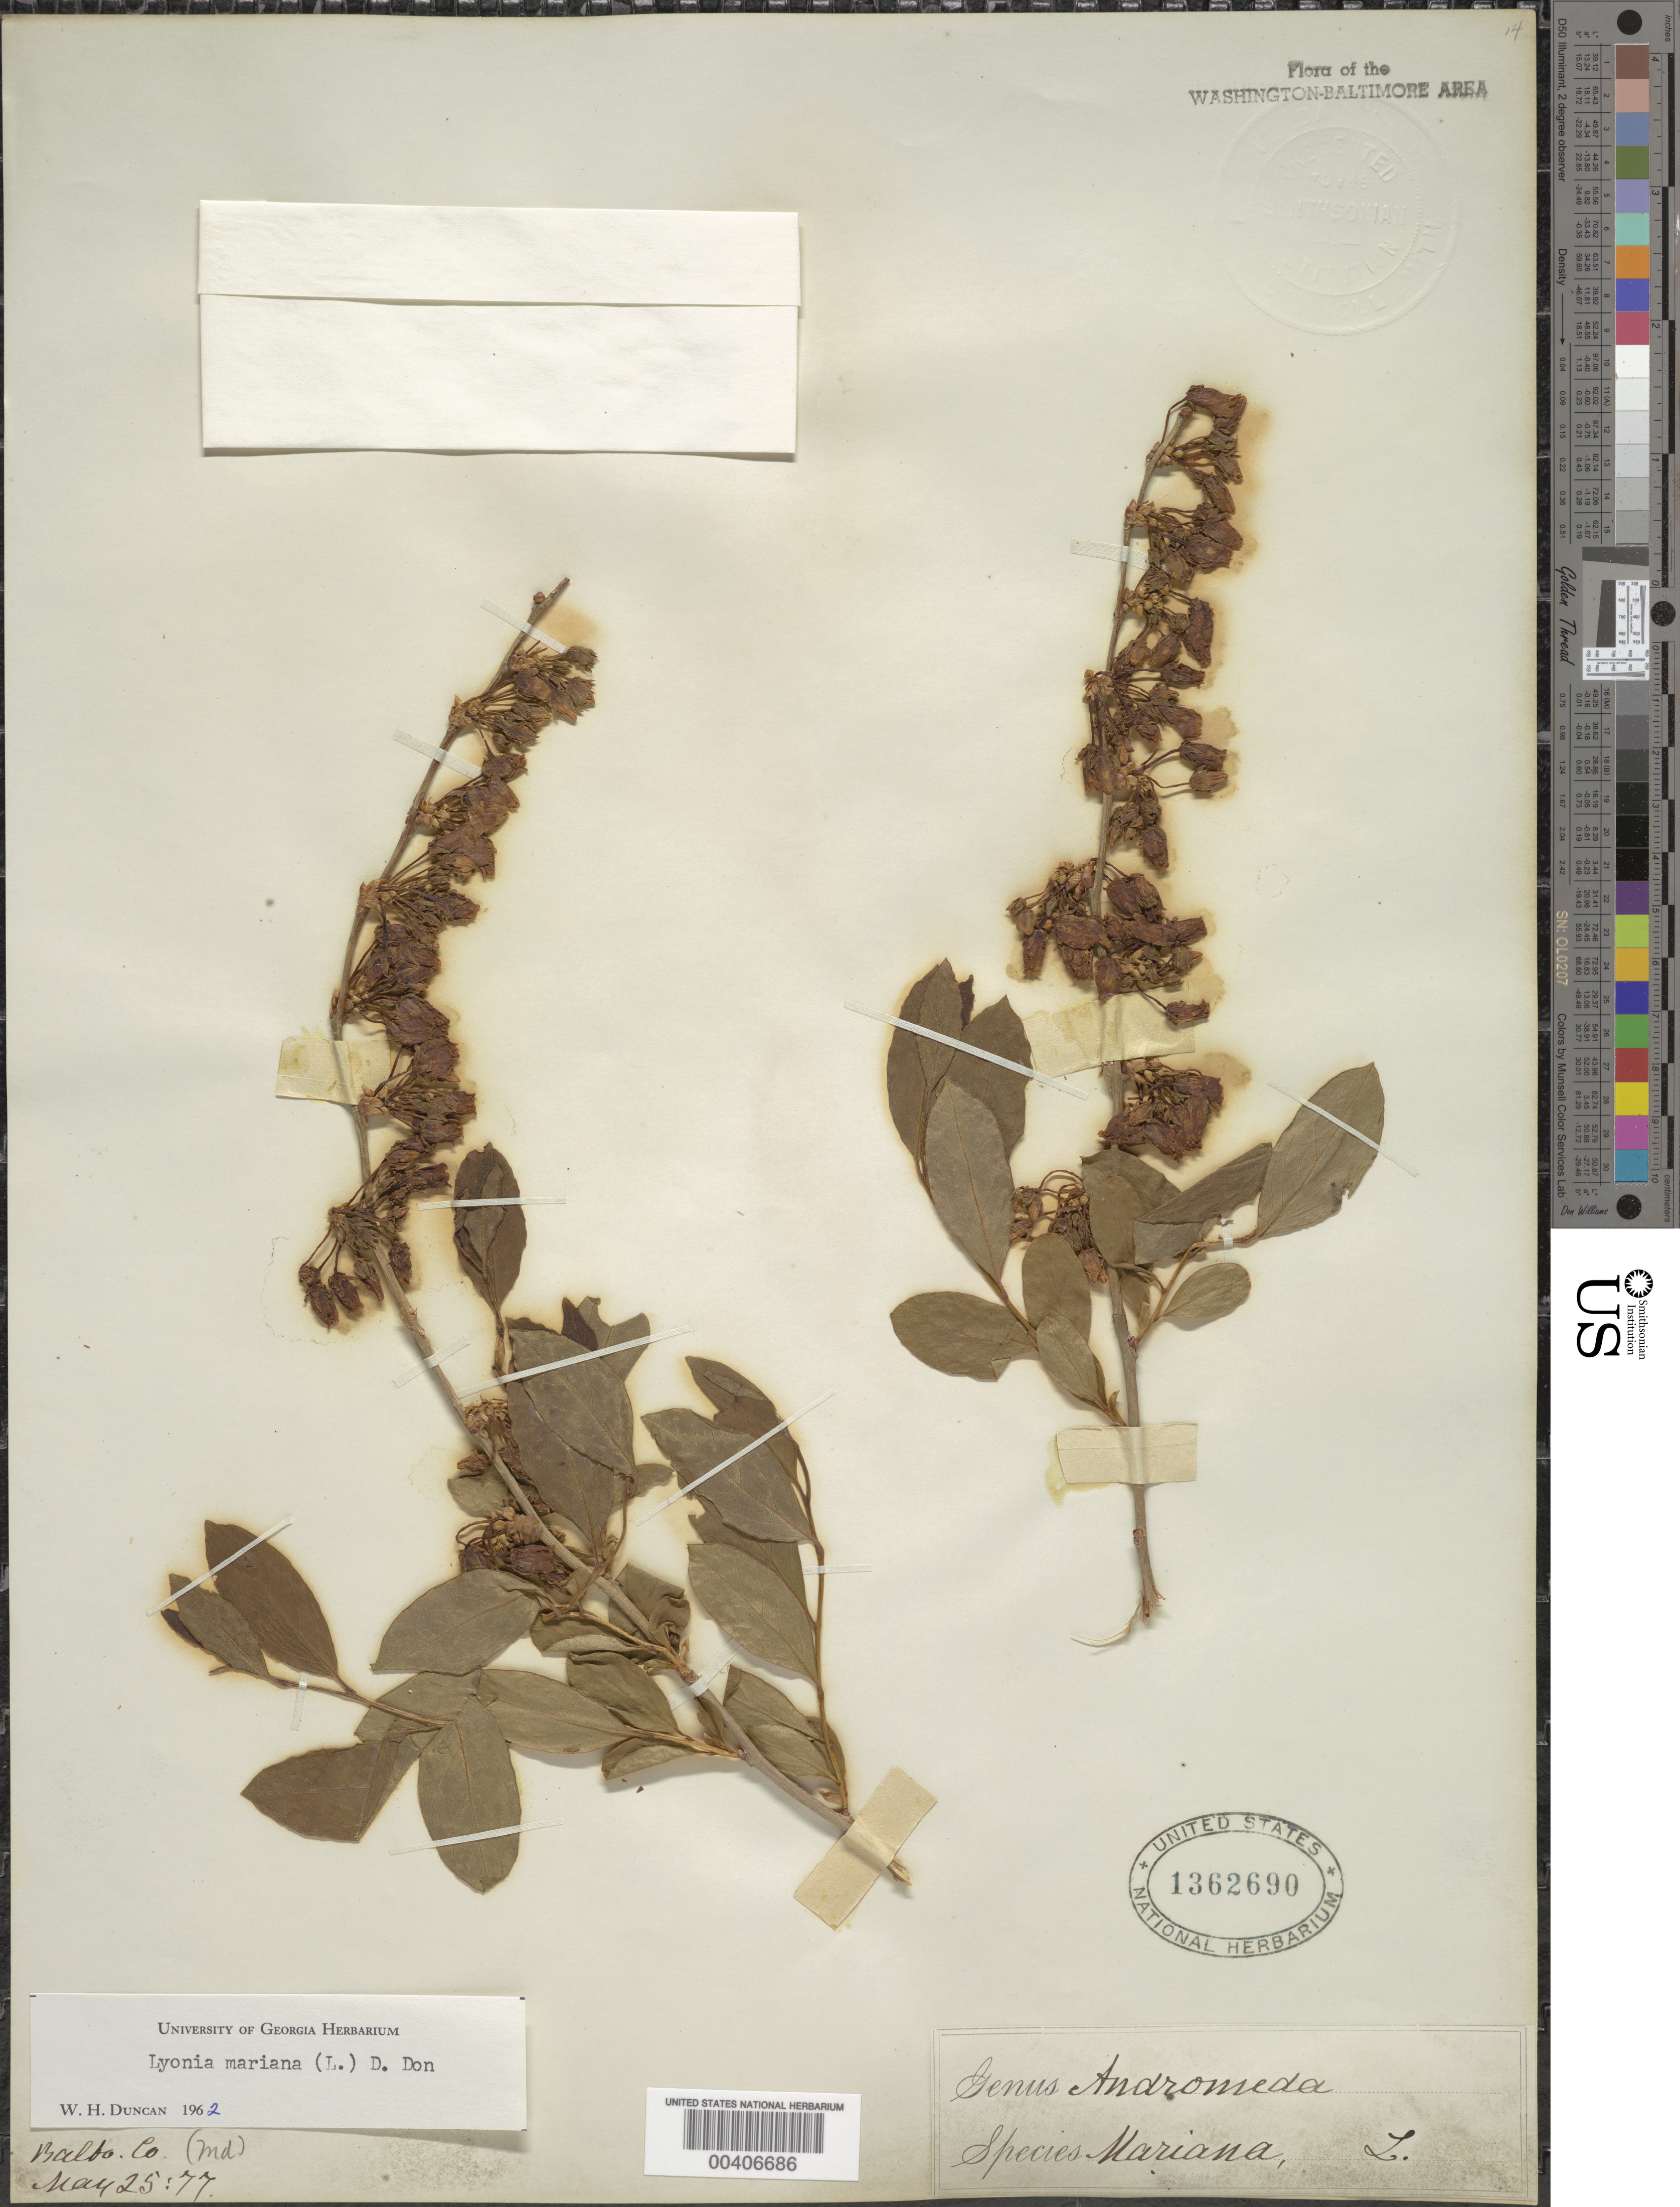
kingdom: Plantae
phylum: Tracheophyta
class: Magnoliopsida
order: Ericales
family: Ericaceae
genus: Lyonia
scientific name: Lyonia mariana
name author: (L.) D. Don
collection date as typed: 25 May 1877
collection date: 1877-05-25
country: United States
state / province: Maryland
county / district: Baltimore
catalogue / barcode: US 1362690